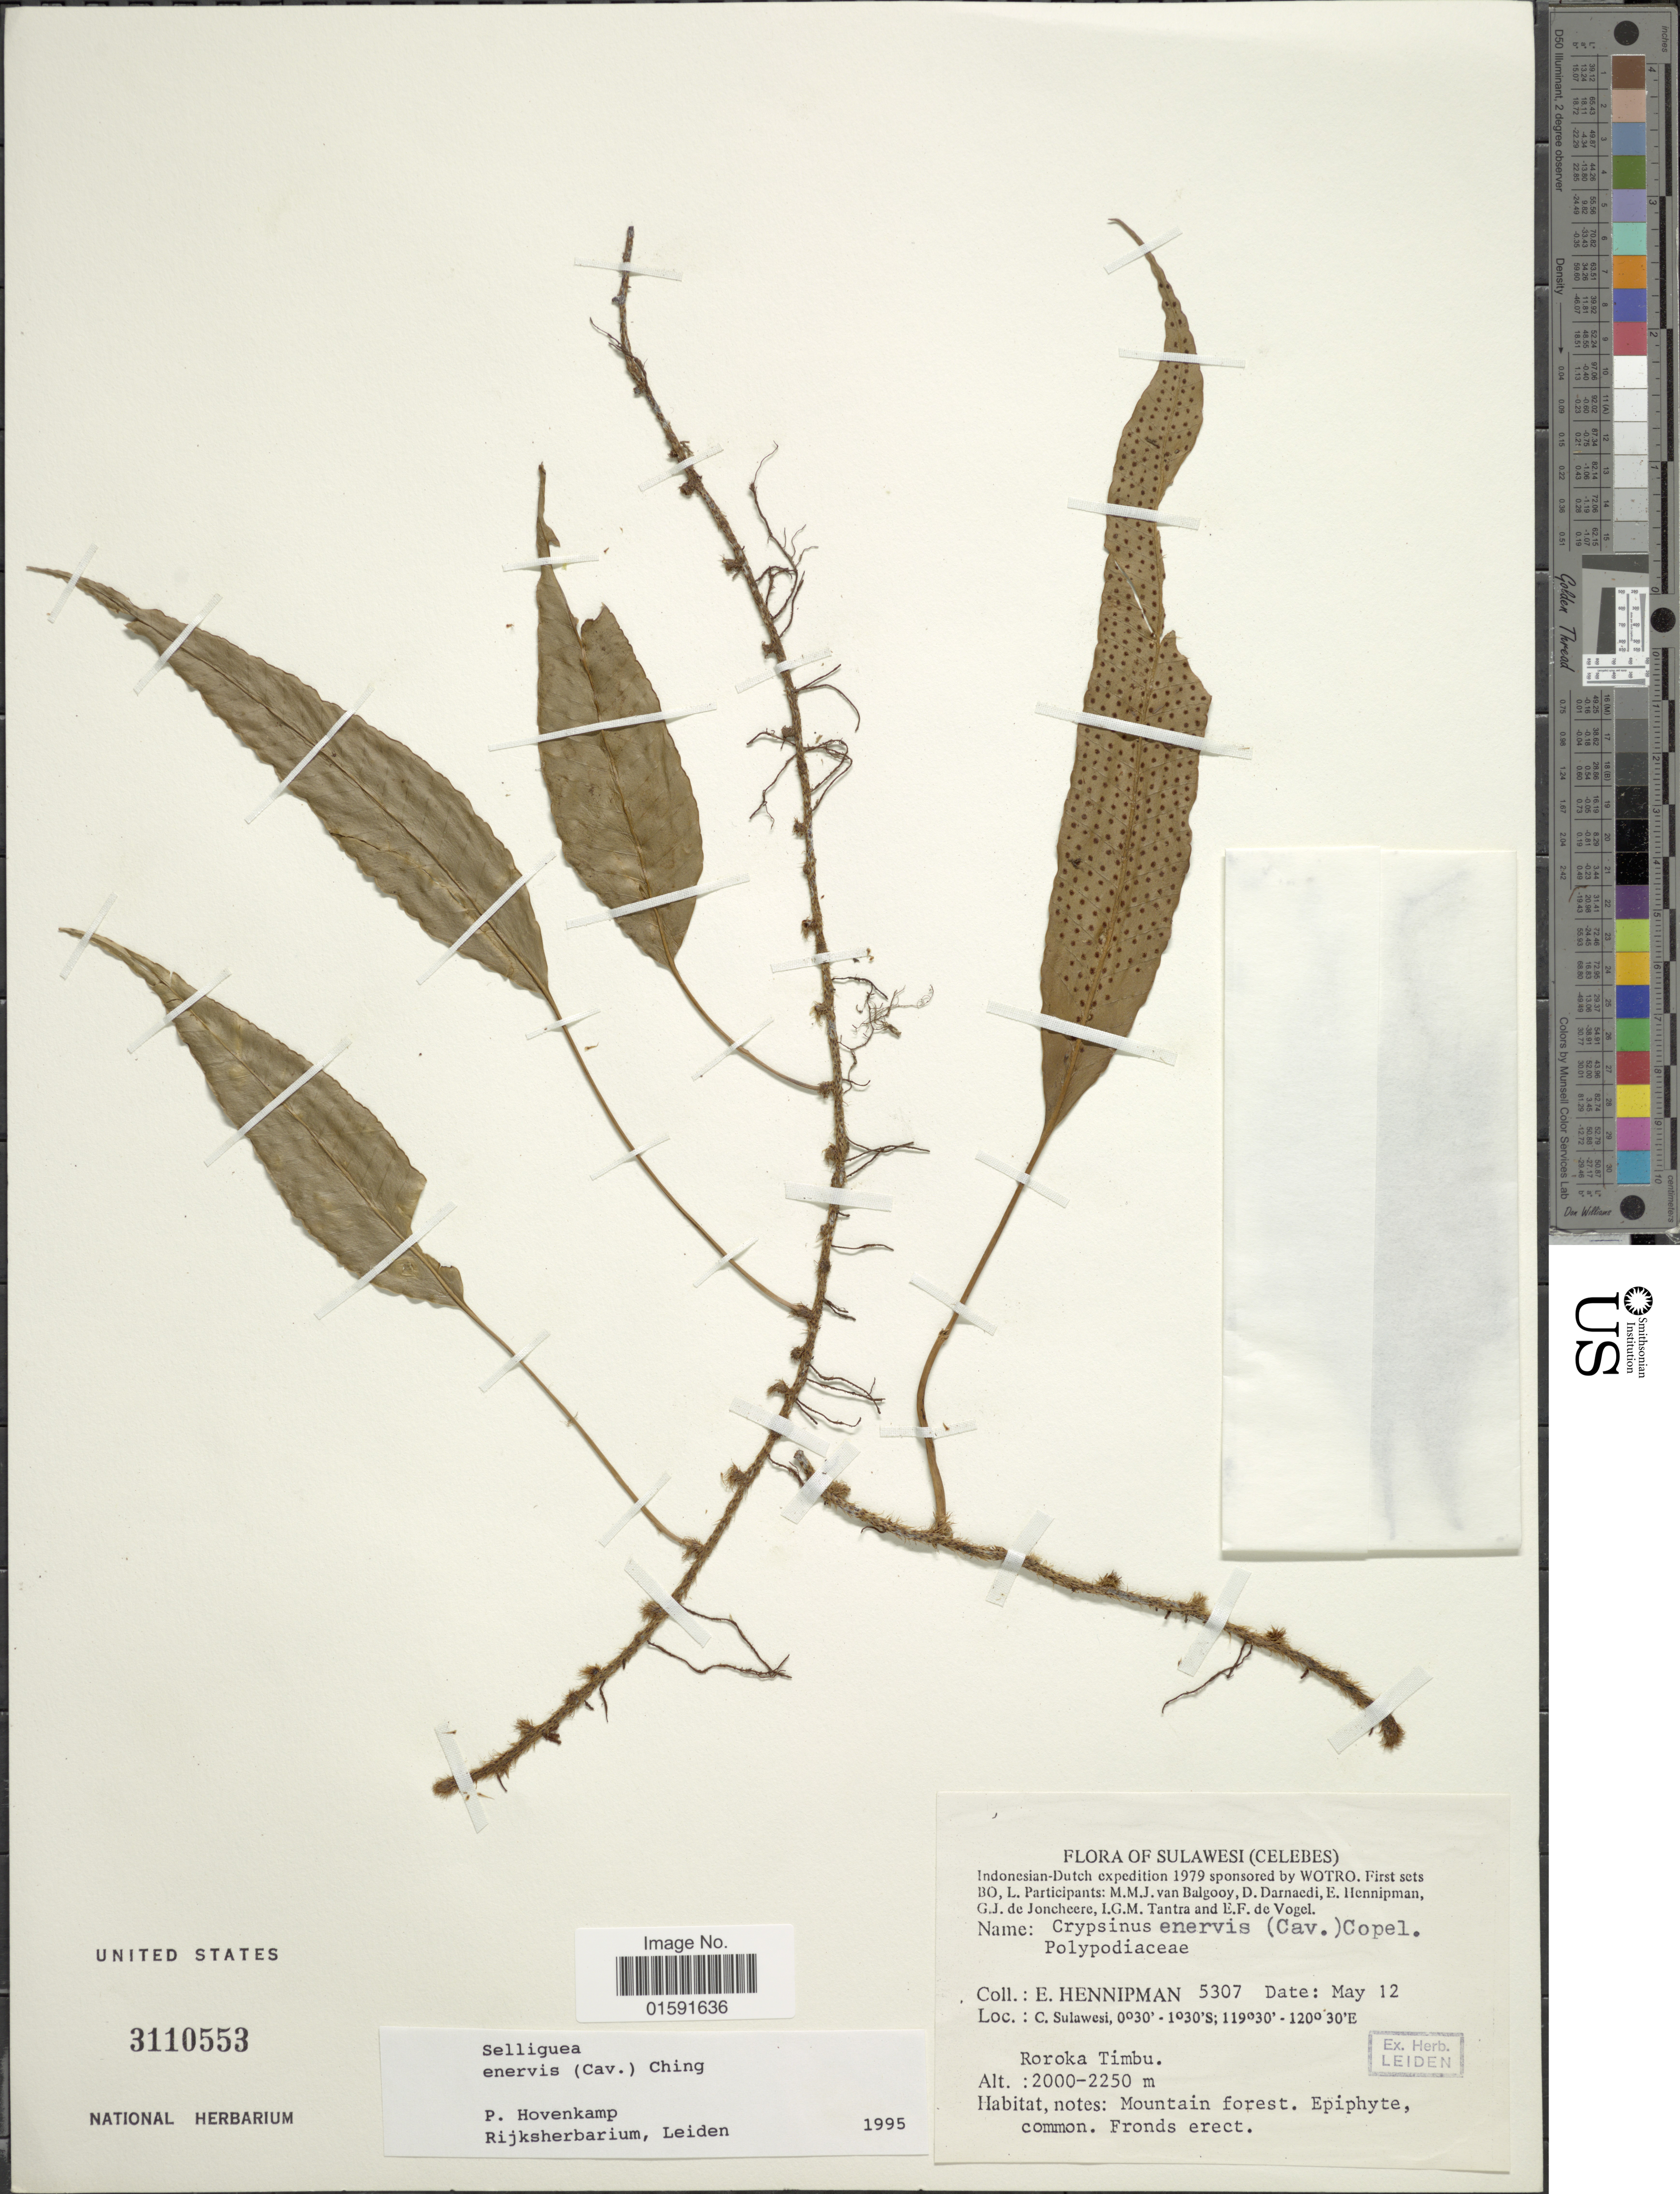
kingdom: Plantae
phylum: Tracheophyta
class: Polypodiopsida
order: Polypodiales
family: Polypodiaceae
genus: Selliguea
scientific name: Selliguea enervis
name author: (Cav.) Ching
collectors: E. Hennipman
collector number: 5307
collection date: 1979-05-12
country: Indonesia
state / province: Sulawesi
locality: Celebes, Indonesian-Dutch Expedition, C. Sulawesi, Roroka Timbu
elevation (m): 2000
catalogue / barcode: US 3110553